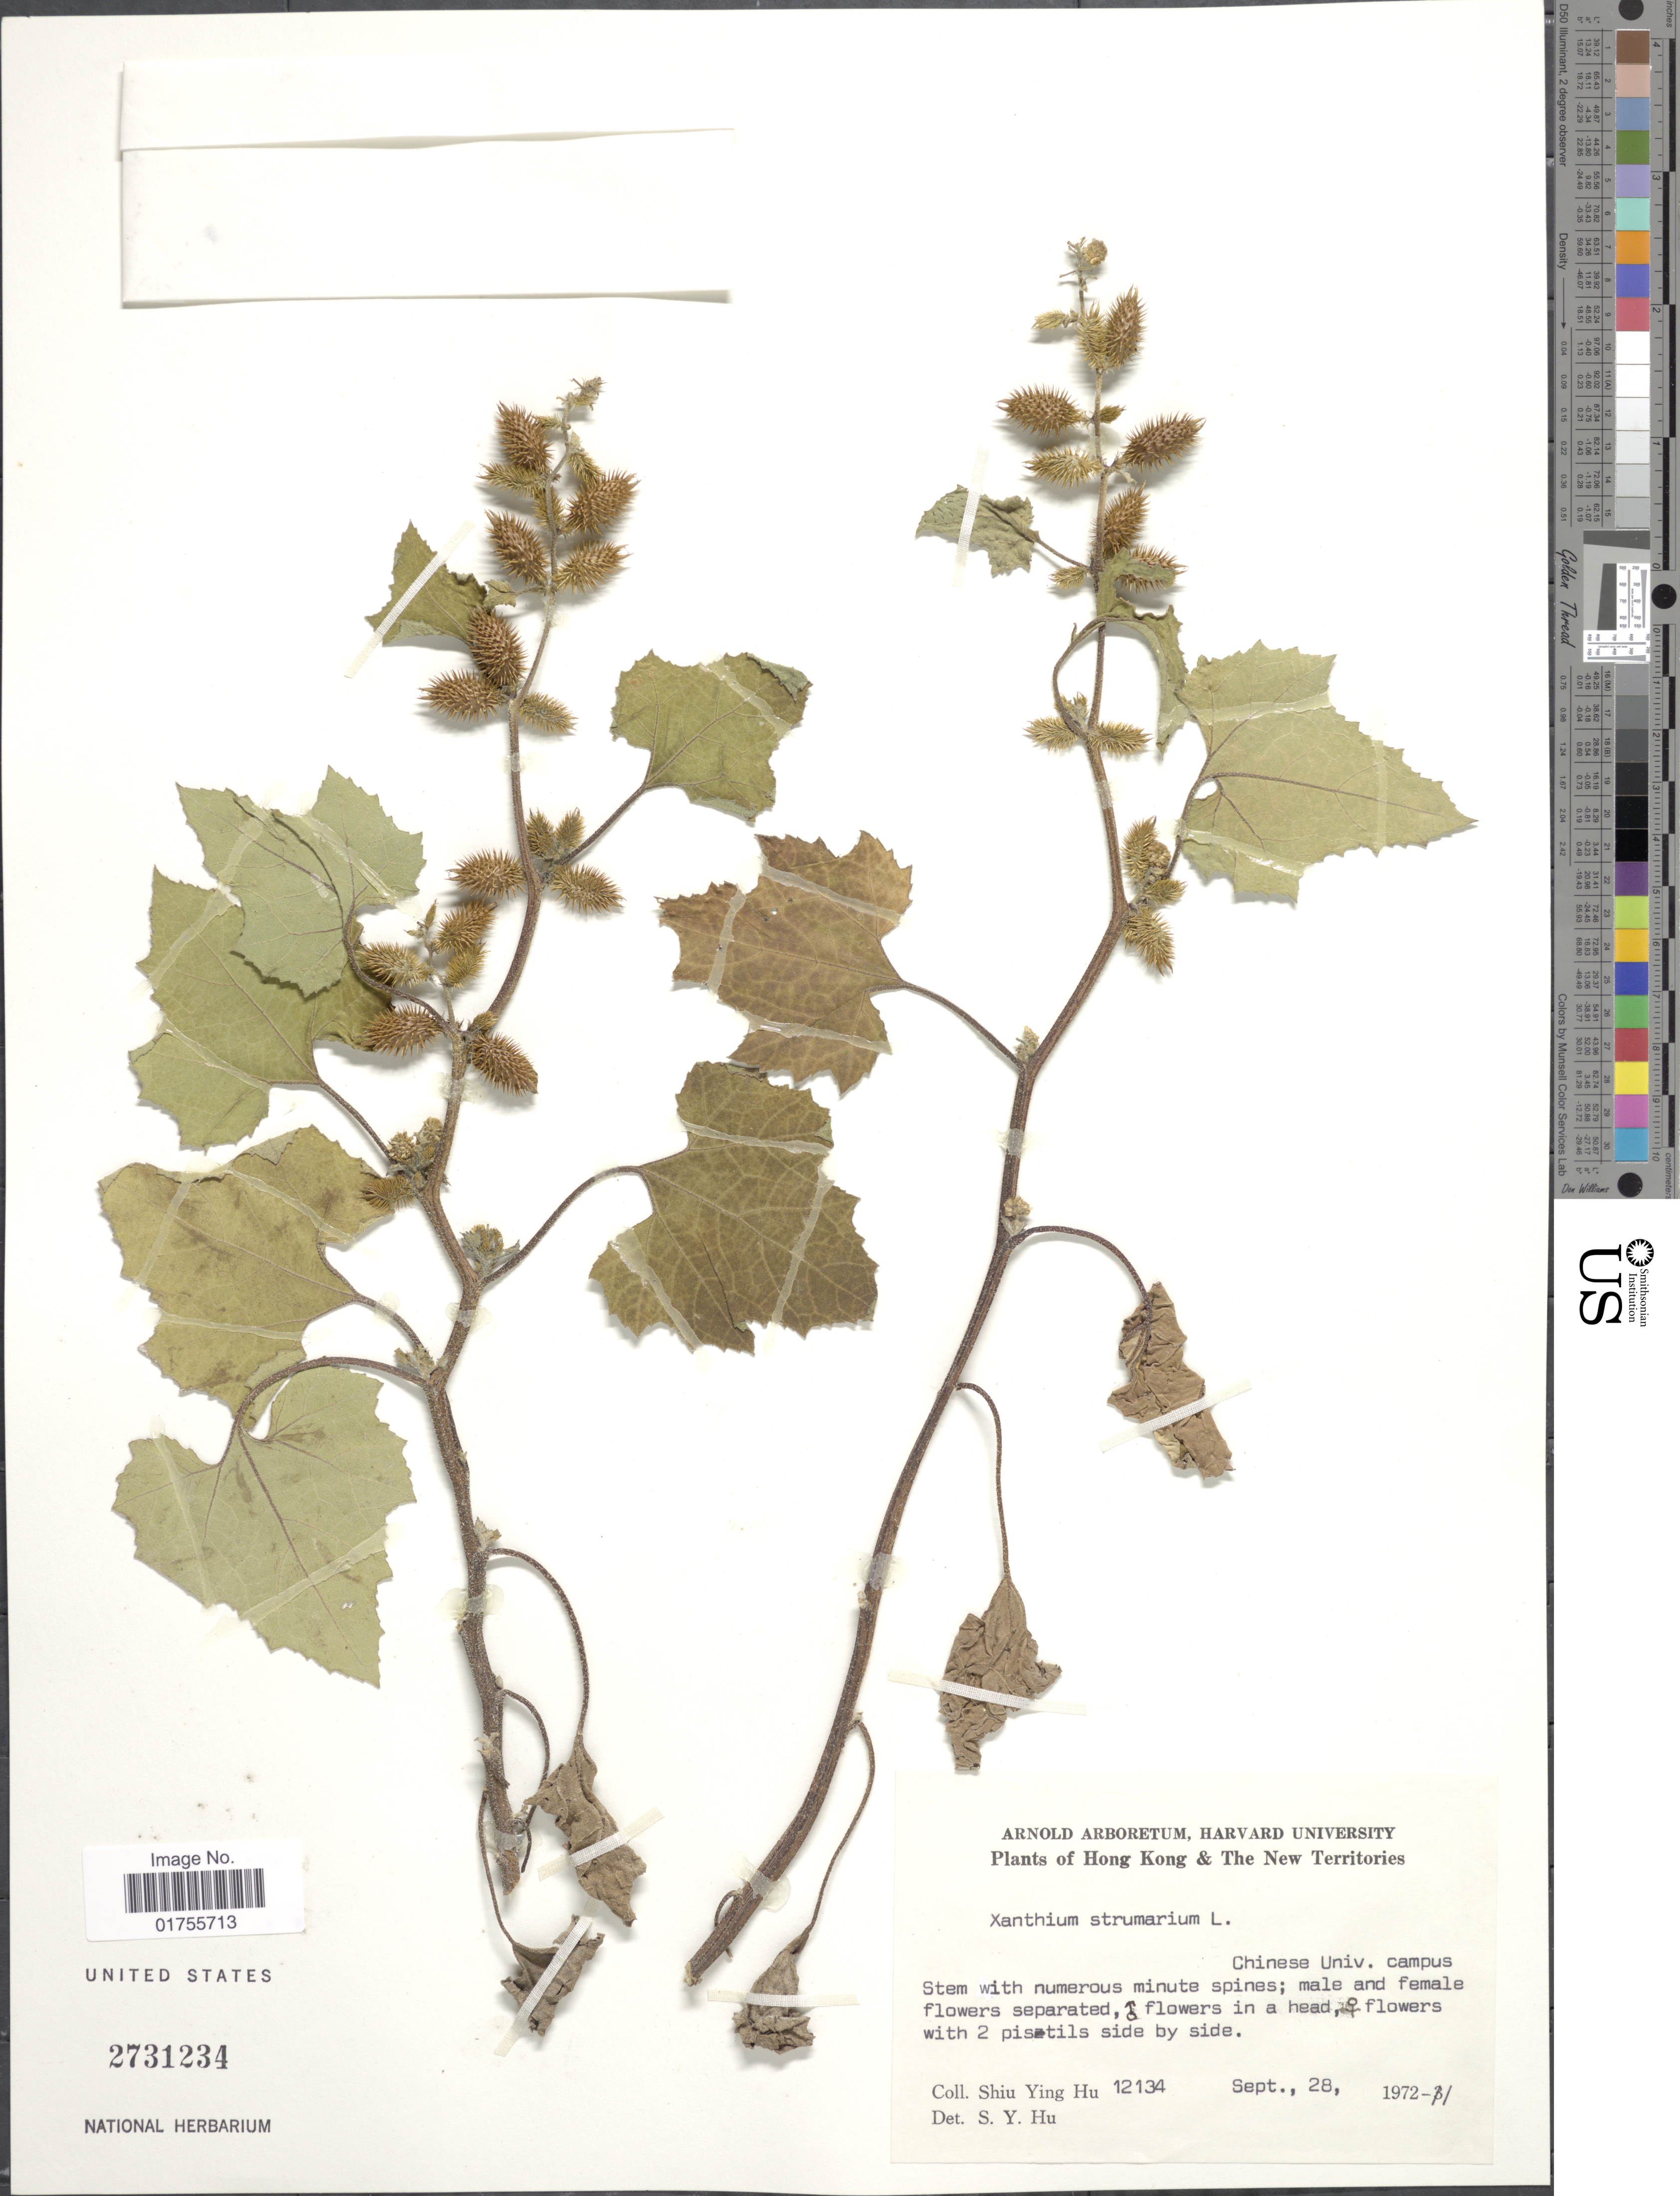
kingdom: Plantae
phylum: Tracheophyta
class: Magnoliopsida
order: Asterales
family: Asteraceae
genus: Xanthium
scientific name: Xanthium strumarium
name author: L.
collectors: S. Y. Hu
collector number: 12134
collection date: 1972-09-28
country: China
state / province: Hong Kong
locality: The New Territories, Chinese Univ. campus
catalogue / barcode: US 2731234